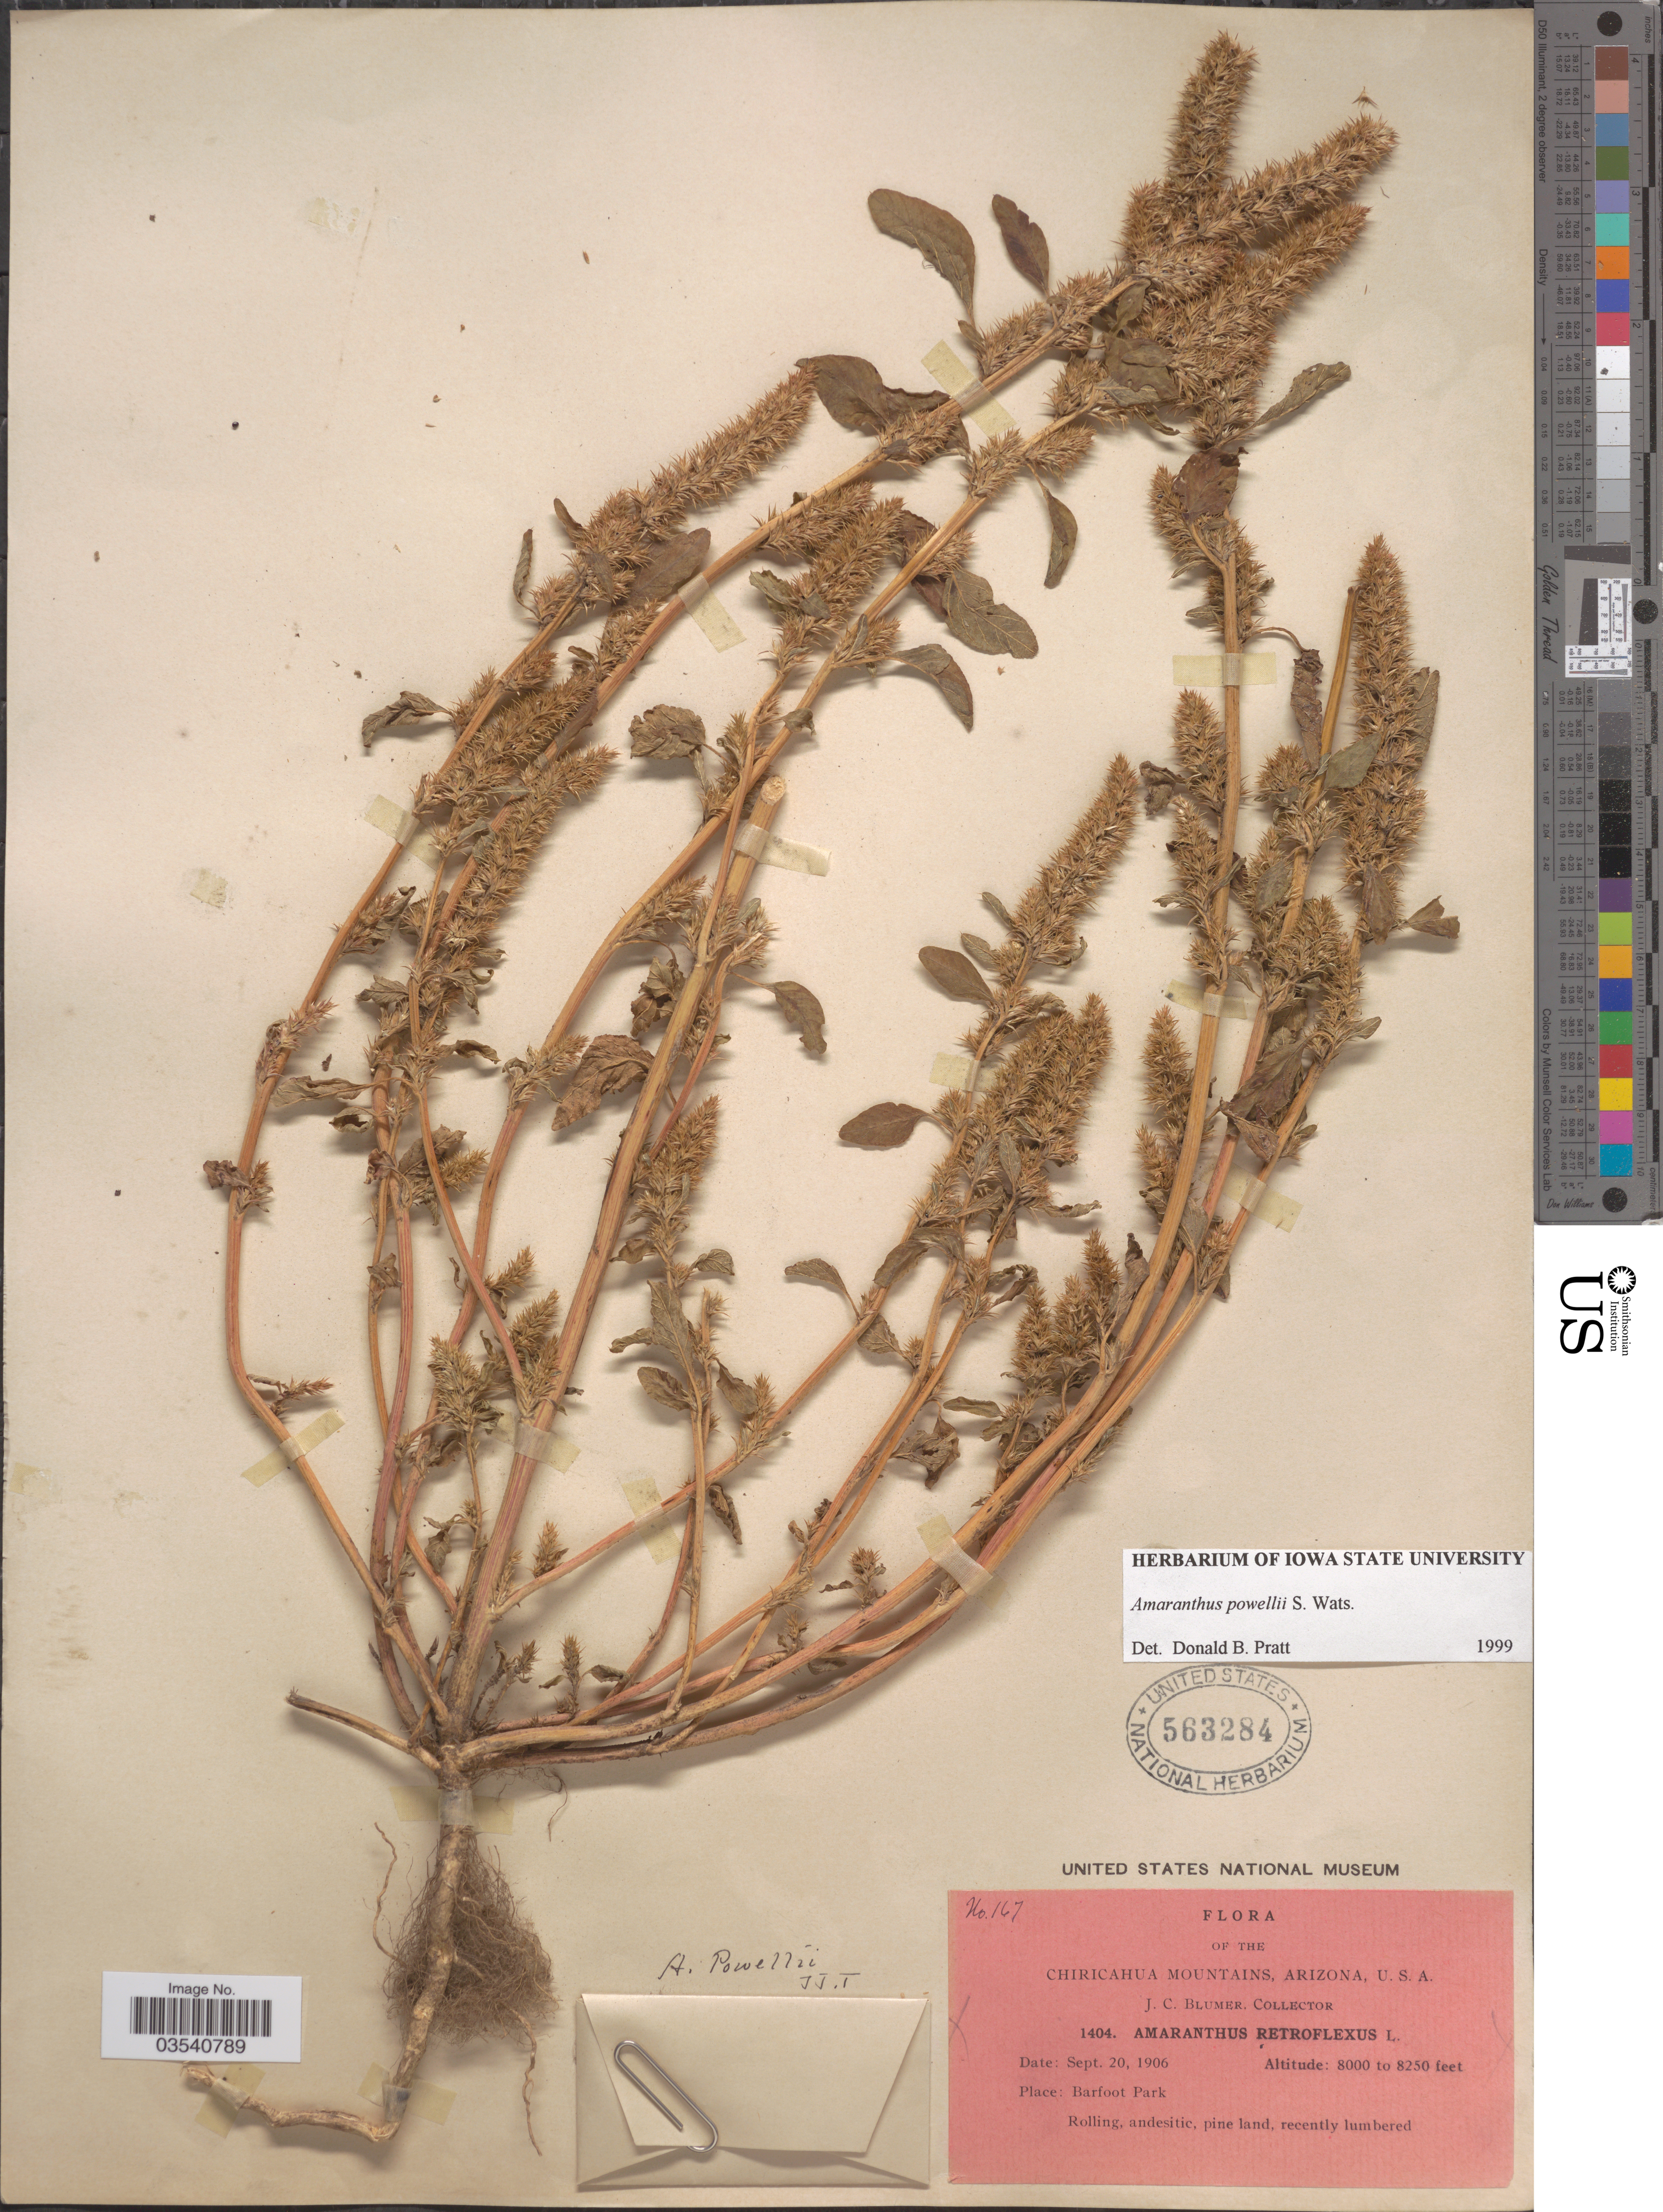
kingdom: Plantae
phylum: Tracheophyta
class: Magnoliopsida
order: Caryophyllales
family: Amaranthaceae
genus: Amaranthus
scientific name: Amaranthus powellii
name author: S. Watson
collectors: J. C. Blumer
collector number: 167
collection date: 1906-09-20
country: United States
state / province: Arizona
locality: Chiricahua Mountains. Barfoot Park.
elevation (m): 2438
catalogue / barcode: US 563284